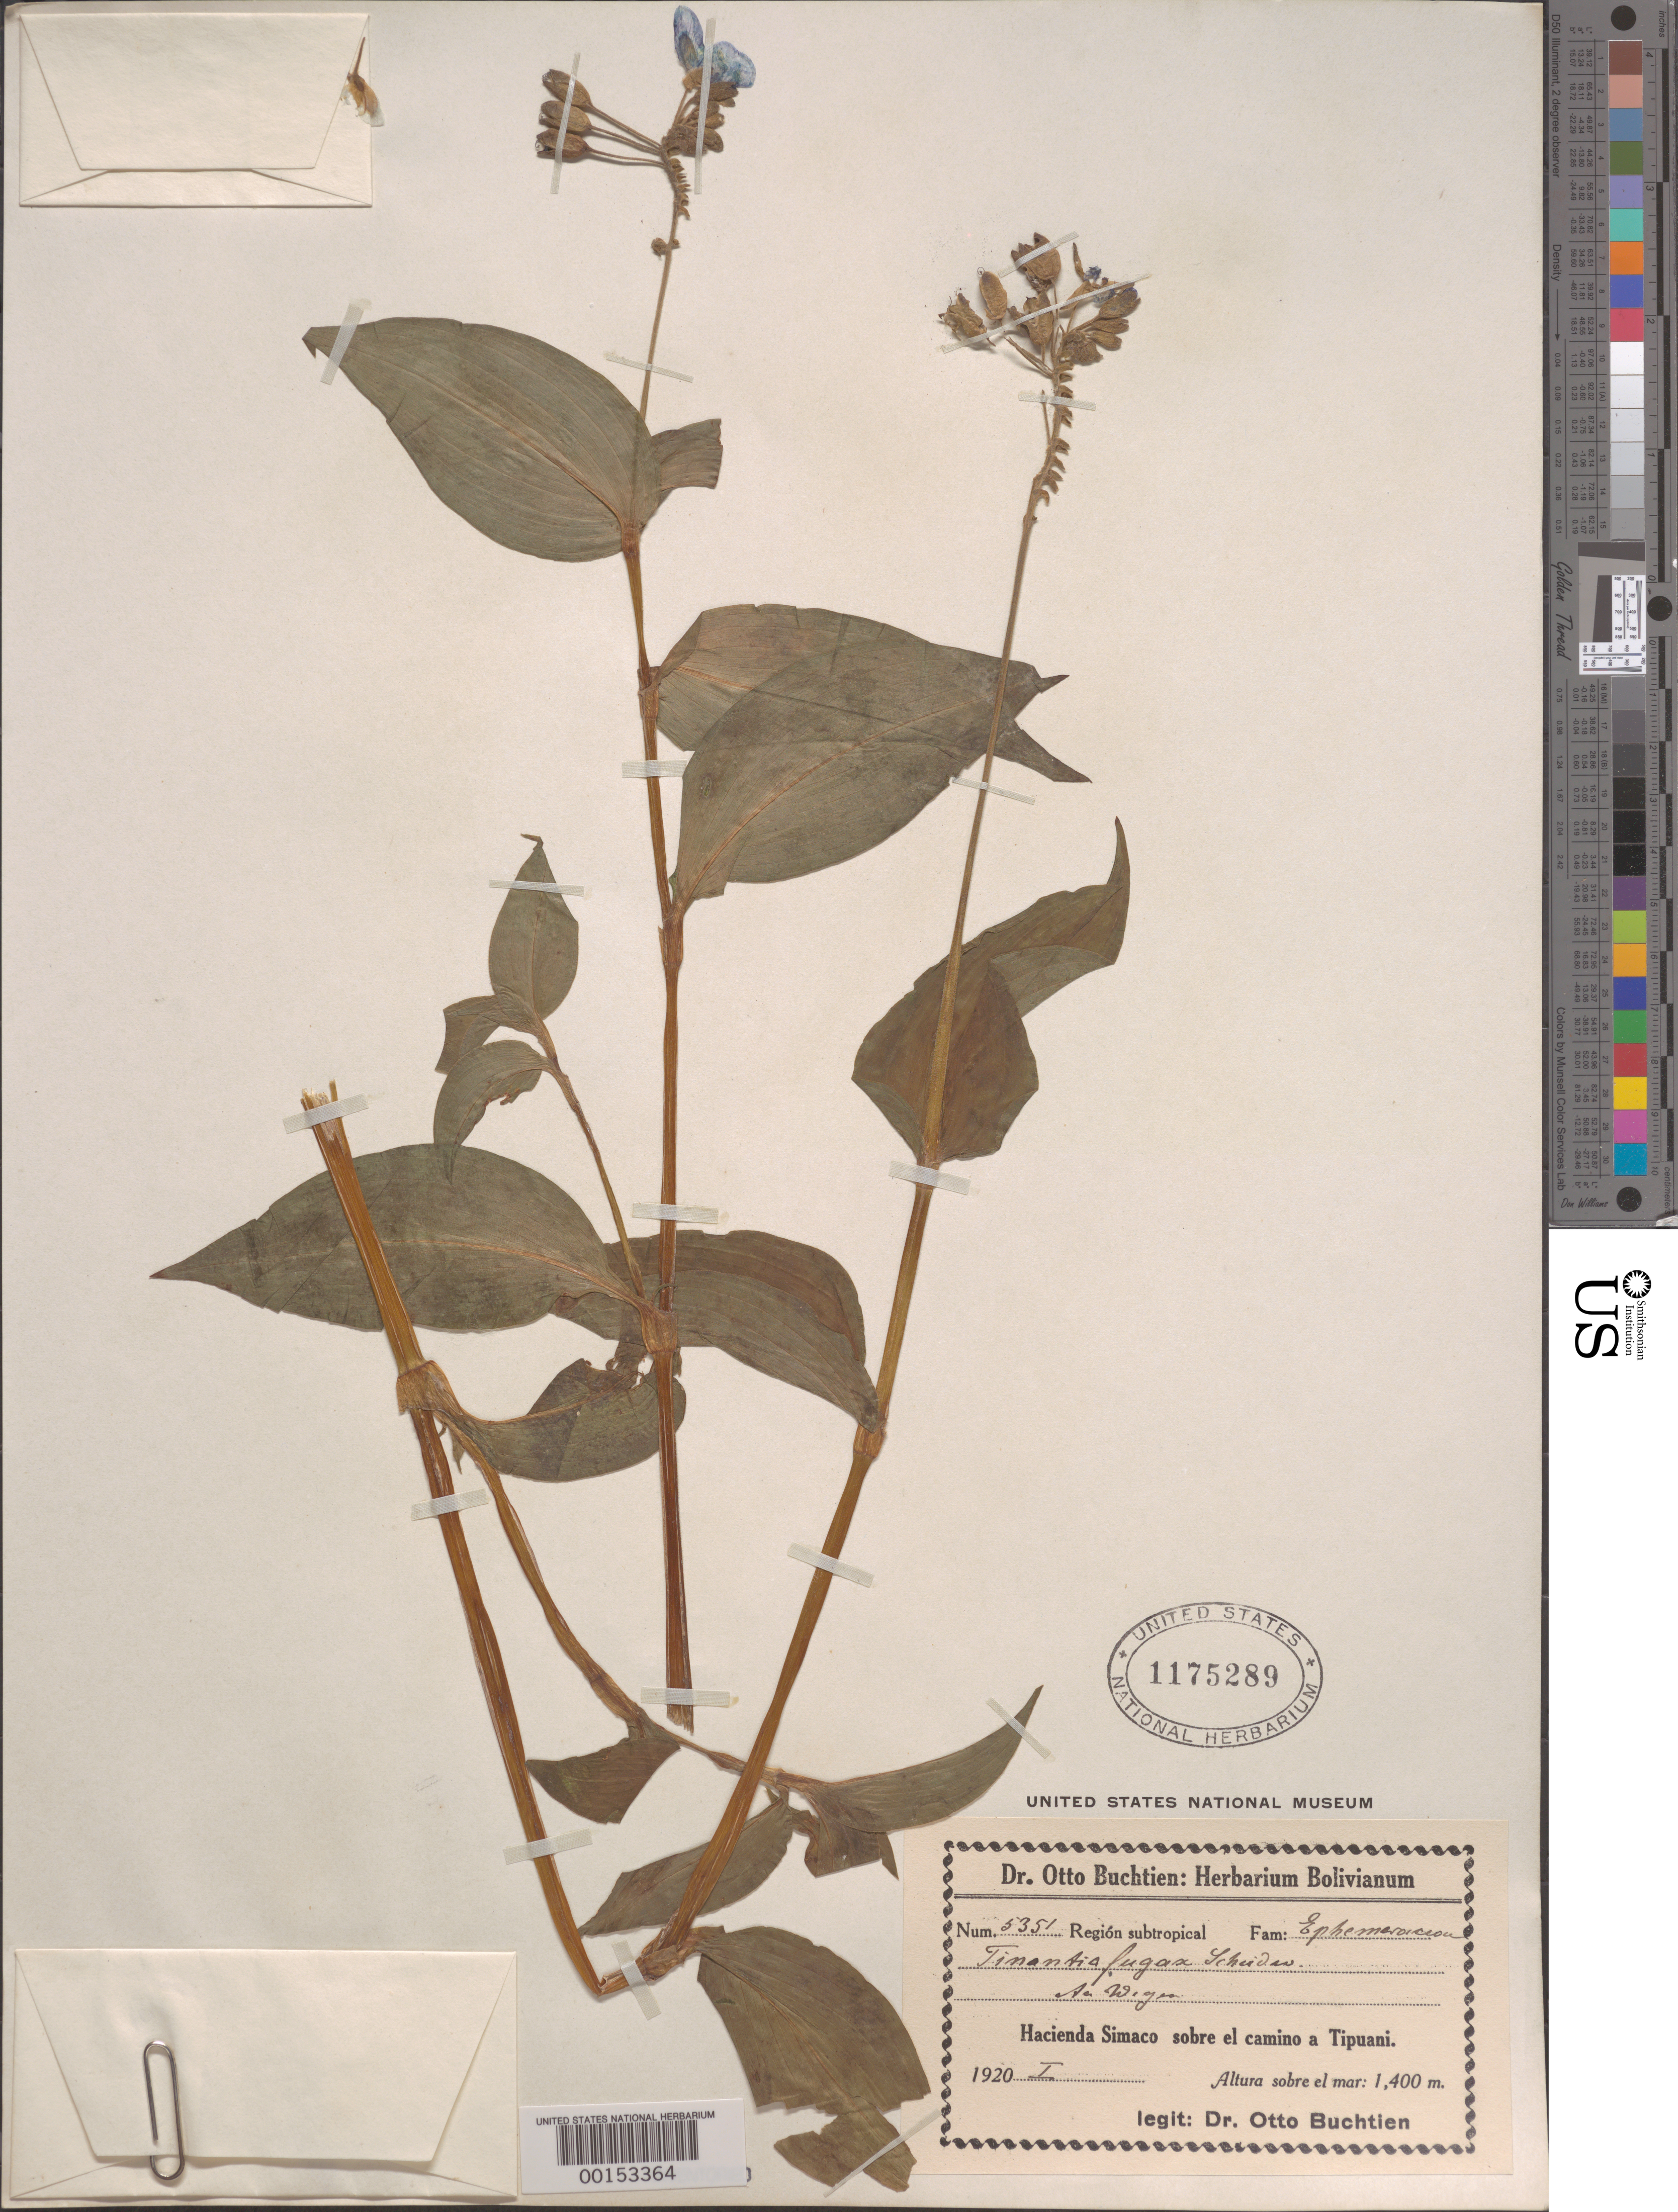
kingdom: Plantae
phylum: Tracheophyta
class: Liliopsida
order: Commelinales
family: Commelinaceae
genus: Tinantia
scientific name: Tinantia erecta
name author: (Jacq.) Fenzl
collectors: O. Buchtien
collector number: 5351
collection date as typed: Jan 1920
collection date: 1920-01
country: Bolivia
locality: Towards Tipuani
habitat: Roadside, subtropical region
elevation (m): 1400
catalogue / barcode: US 1175289